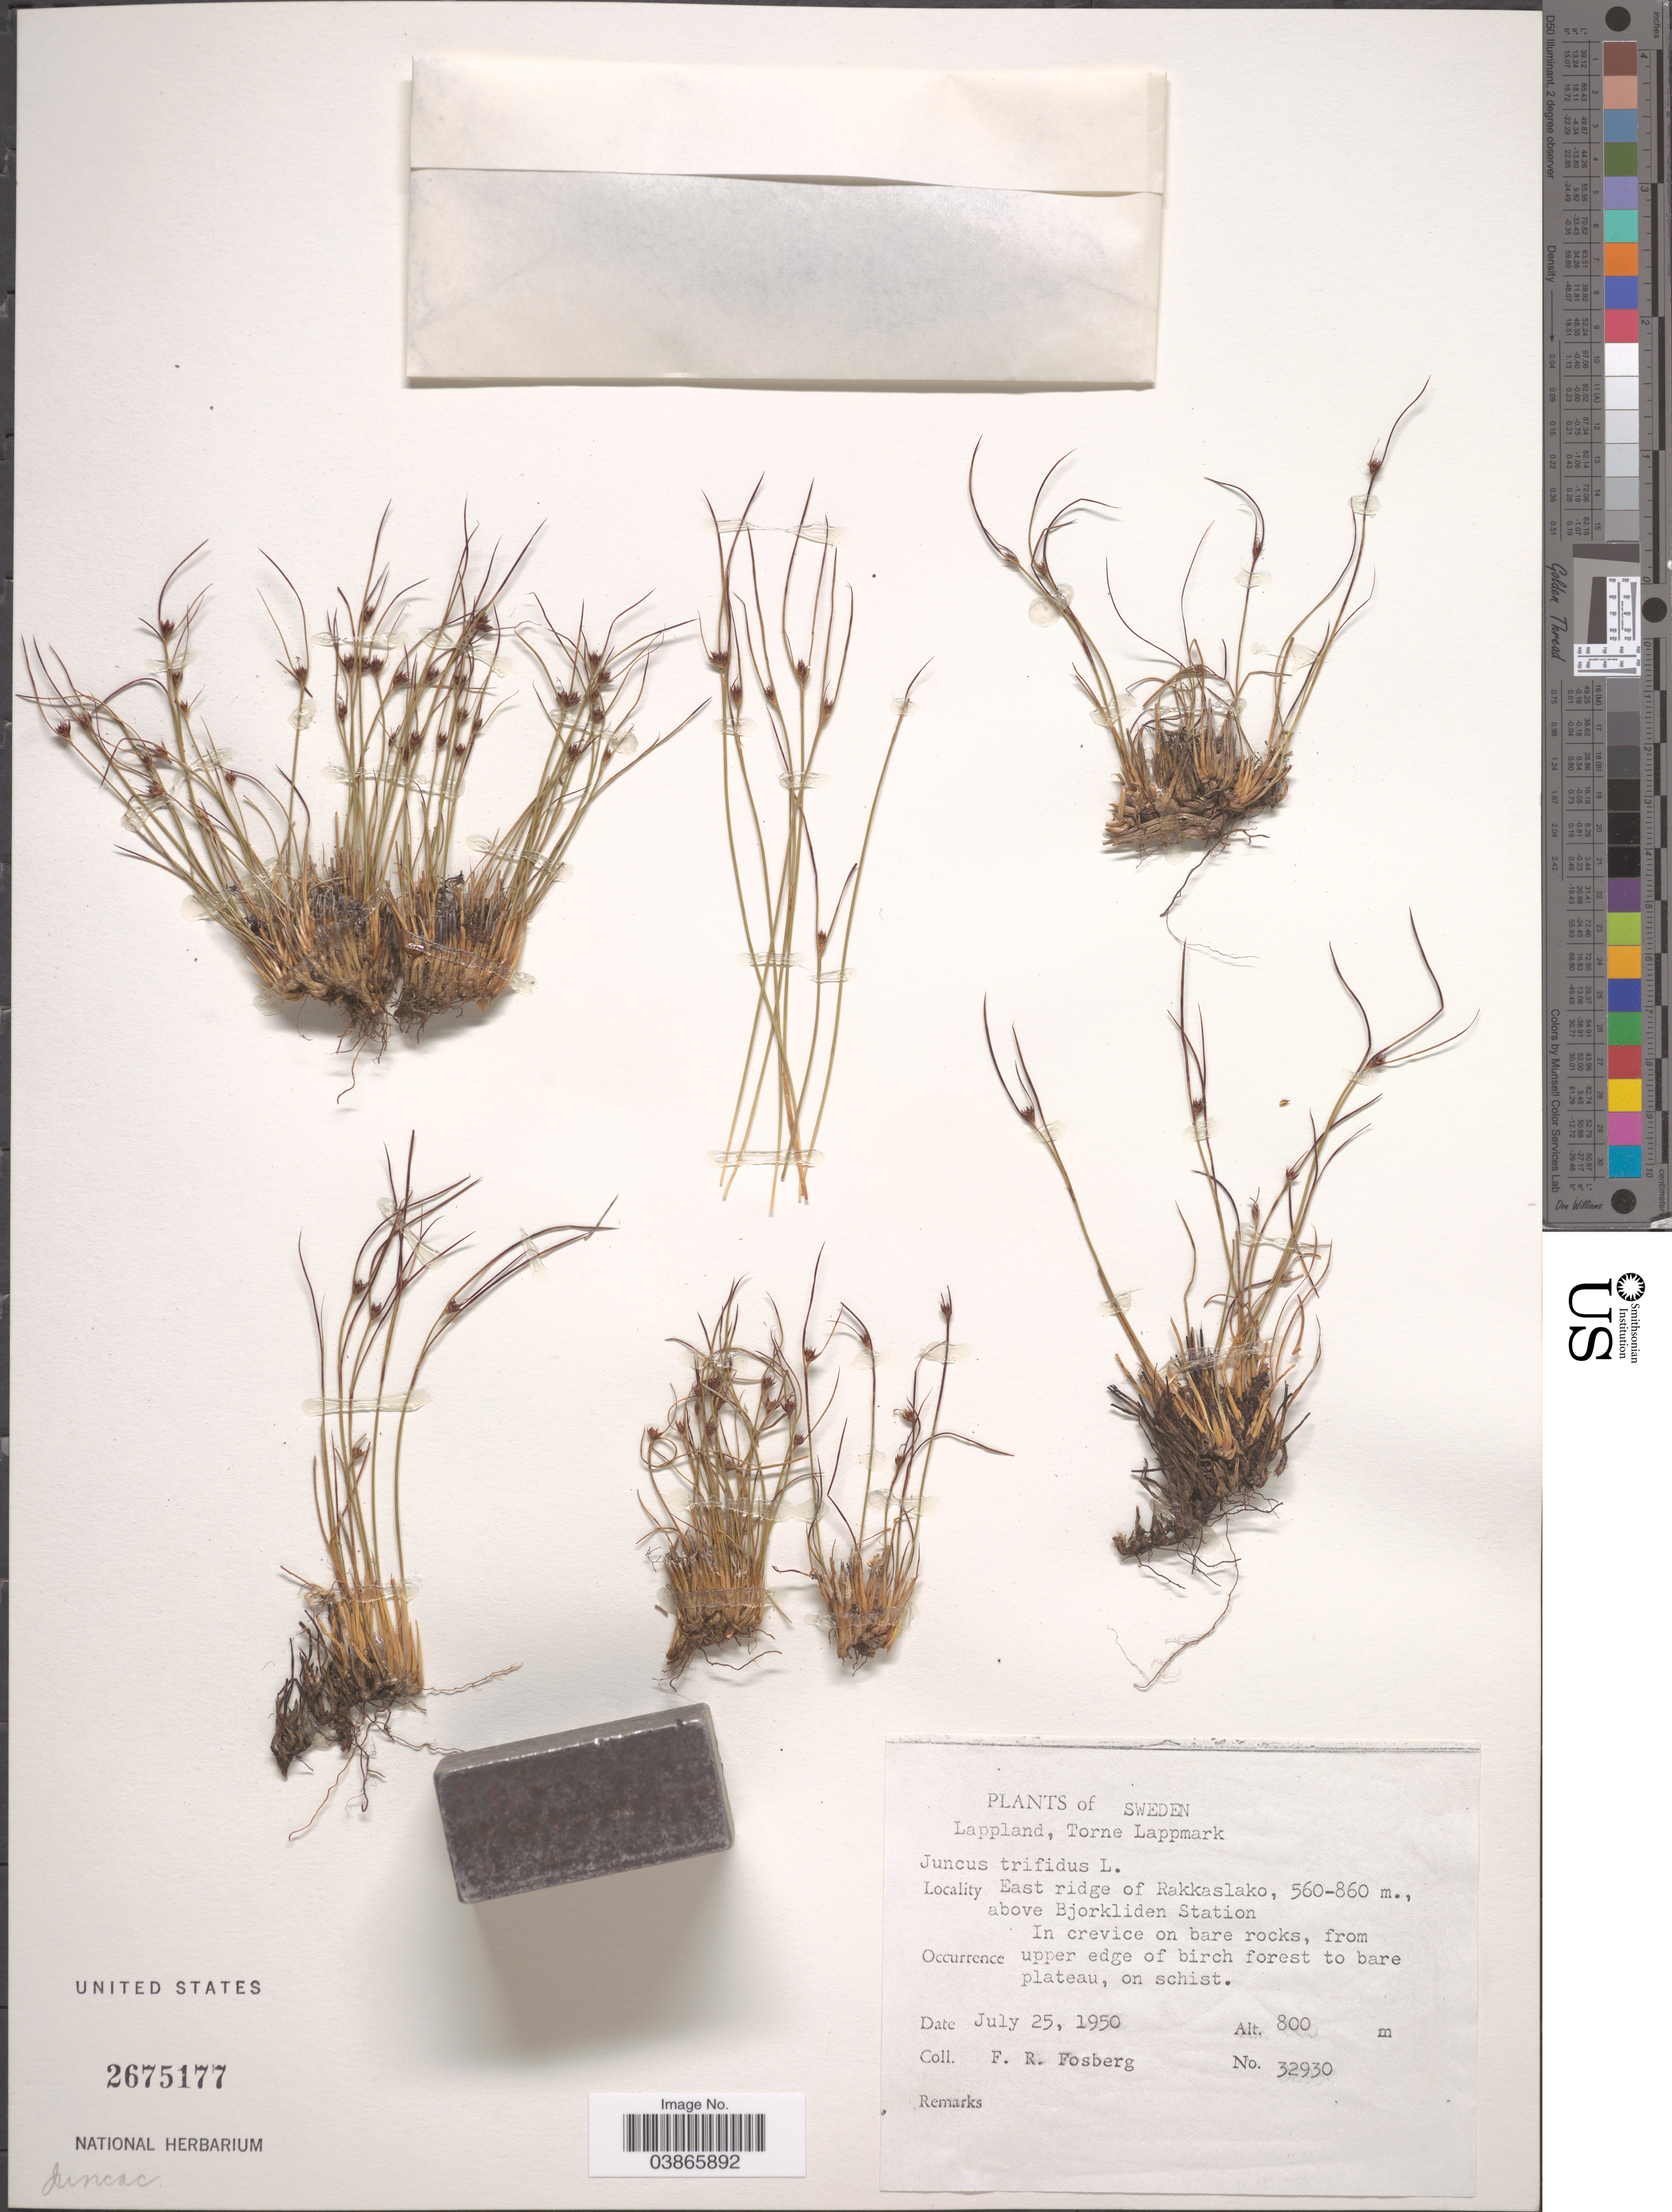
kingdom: Plantae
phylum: Tracheophyta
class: Liliopsida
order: Poales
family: Juncaceae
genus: Juncus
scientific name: Juncus trifidus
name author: L.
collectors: F. R. Fosberg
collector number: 32930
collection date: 1950-07-25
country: Sweden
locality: Lappland, Torne Lappmark. East ridge of Rakkaslako, above Bjorkliden Station. in crevice on bare rocks, from upper edge of birch forest to bare plateau, on schist.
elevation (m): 800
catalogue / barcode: US 2675177